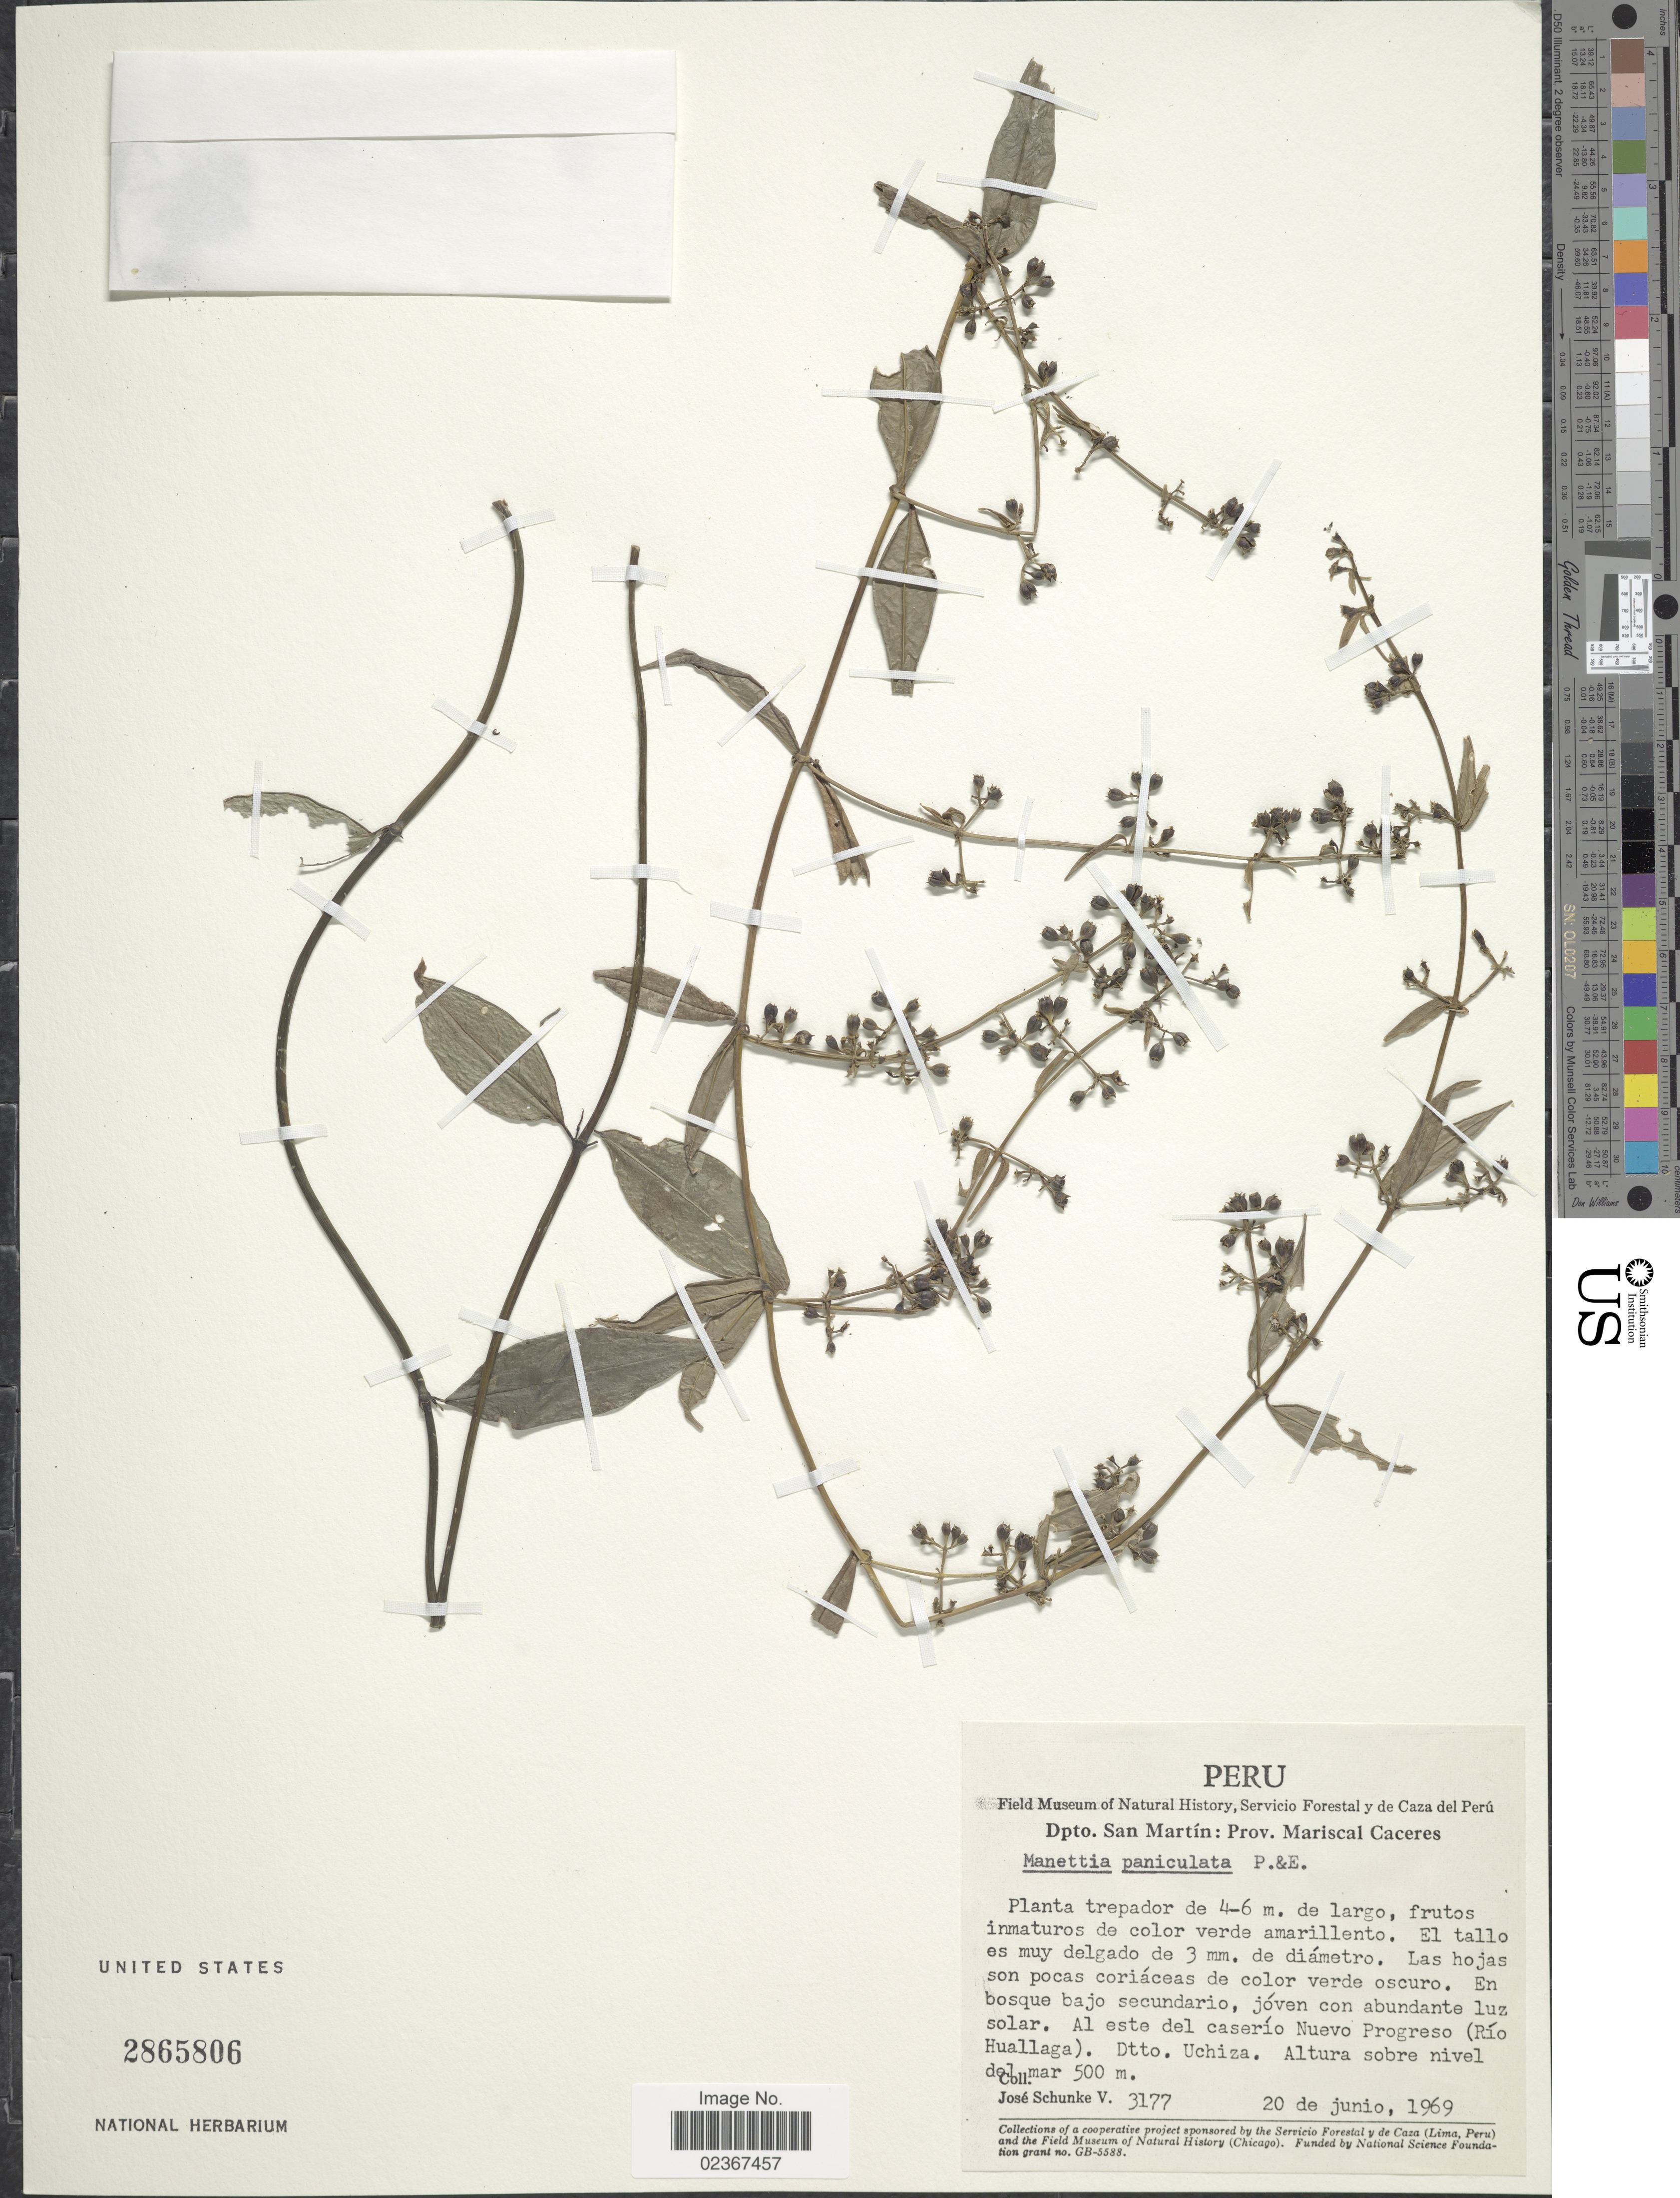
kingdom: Plantae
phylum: Tracheophyta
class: Magnoliopsida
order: Gentianales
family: Rubiaceae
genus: Manettia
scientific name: Manettia paniculata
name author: Poepp.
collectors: J. Schunke Vigo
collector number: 3177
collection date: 1969-06-20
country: Peru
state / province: San Martín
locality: Prov. Mariscal Caceres. Al este del caserio Nuevo Progreso (Rio Huallaga). Dtto. Uchiza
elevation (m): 500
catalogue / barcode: US 2865806